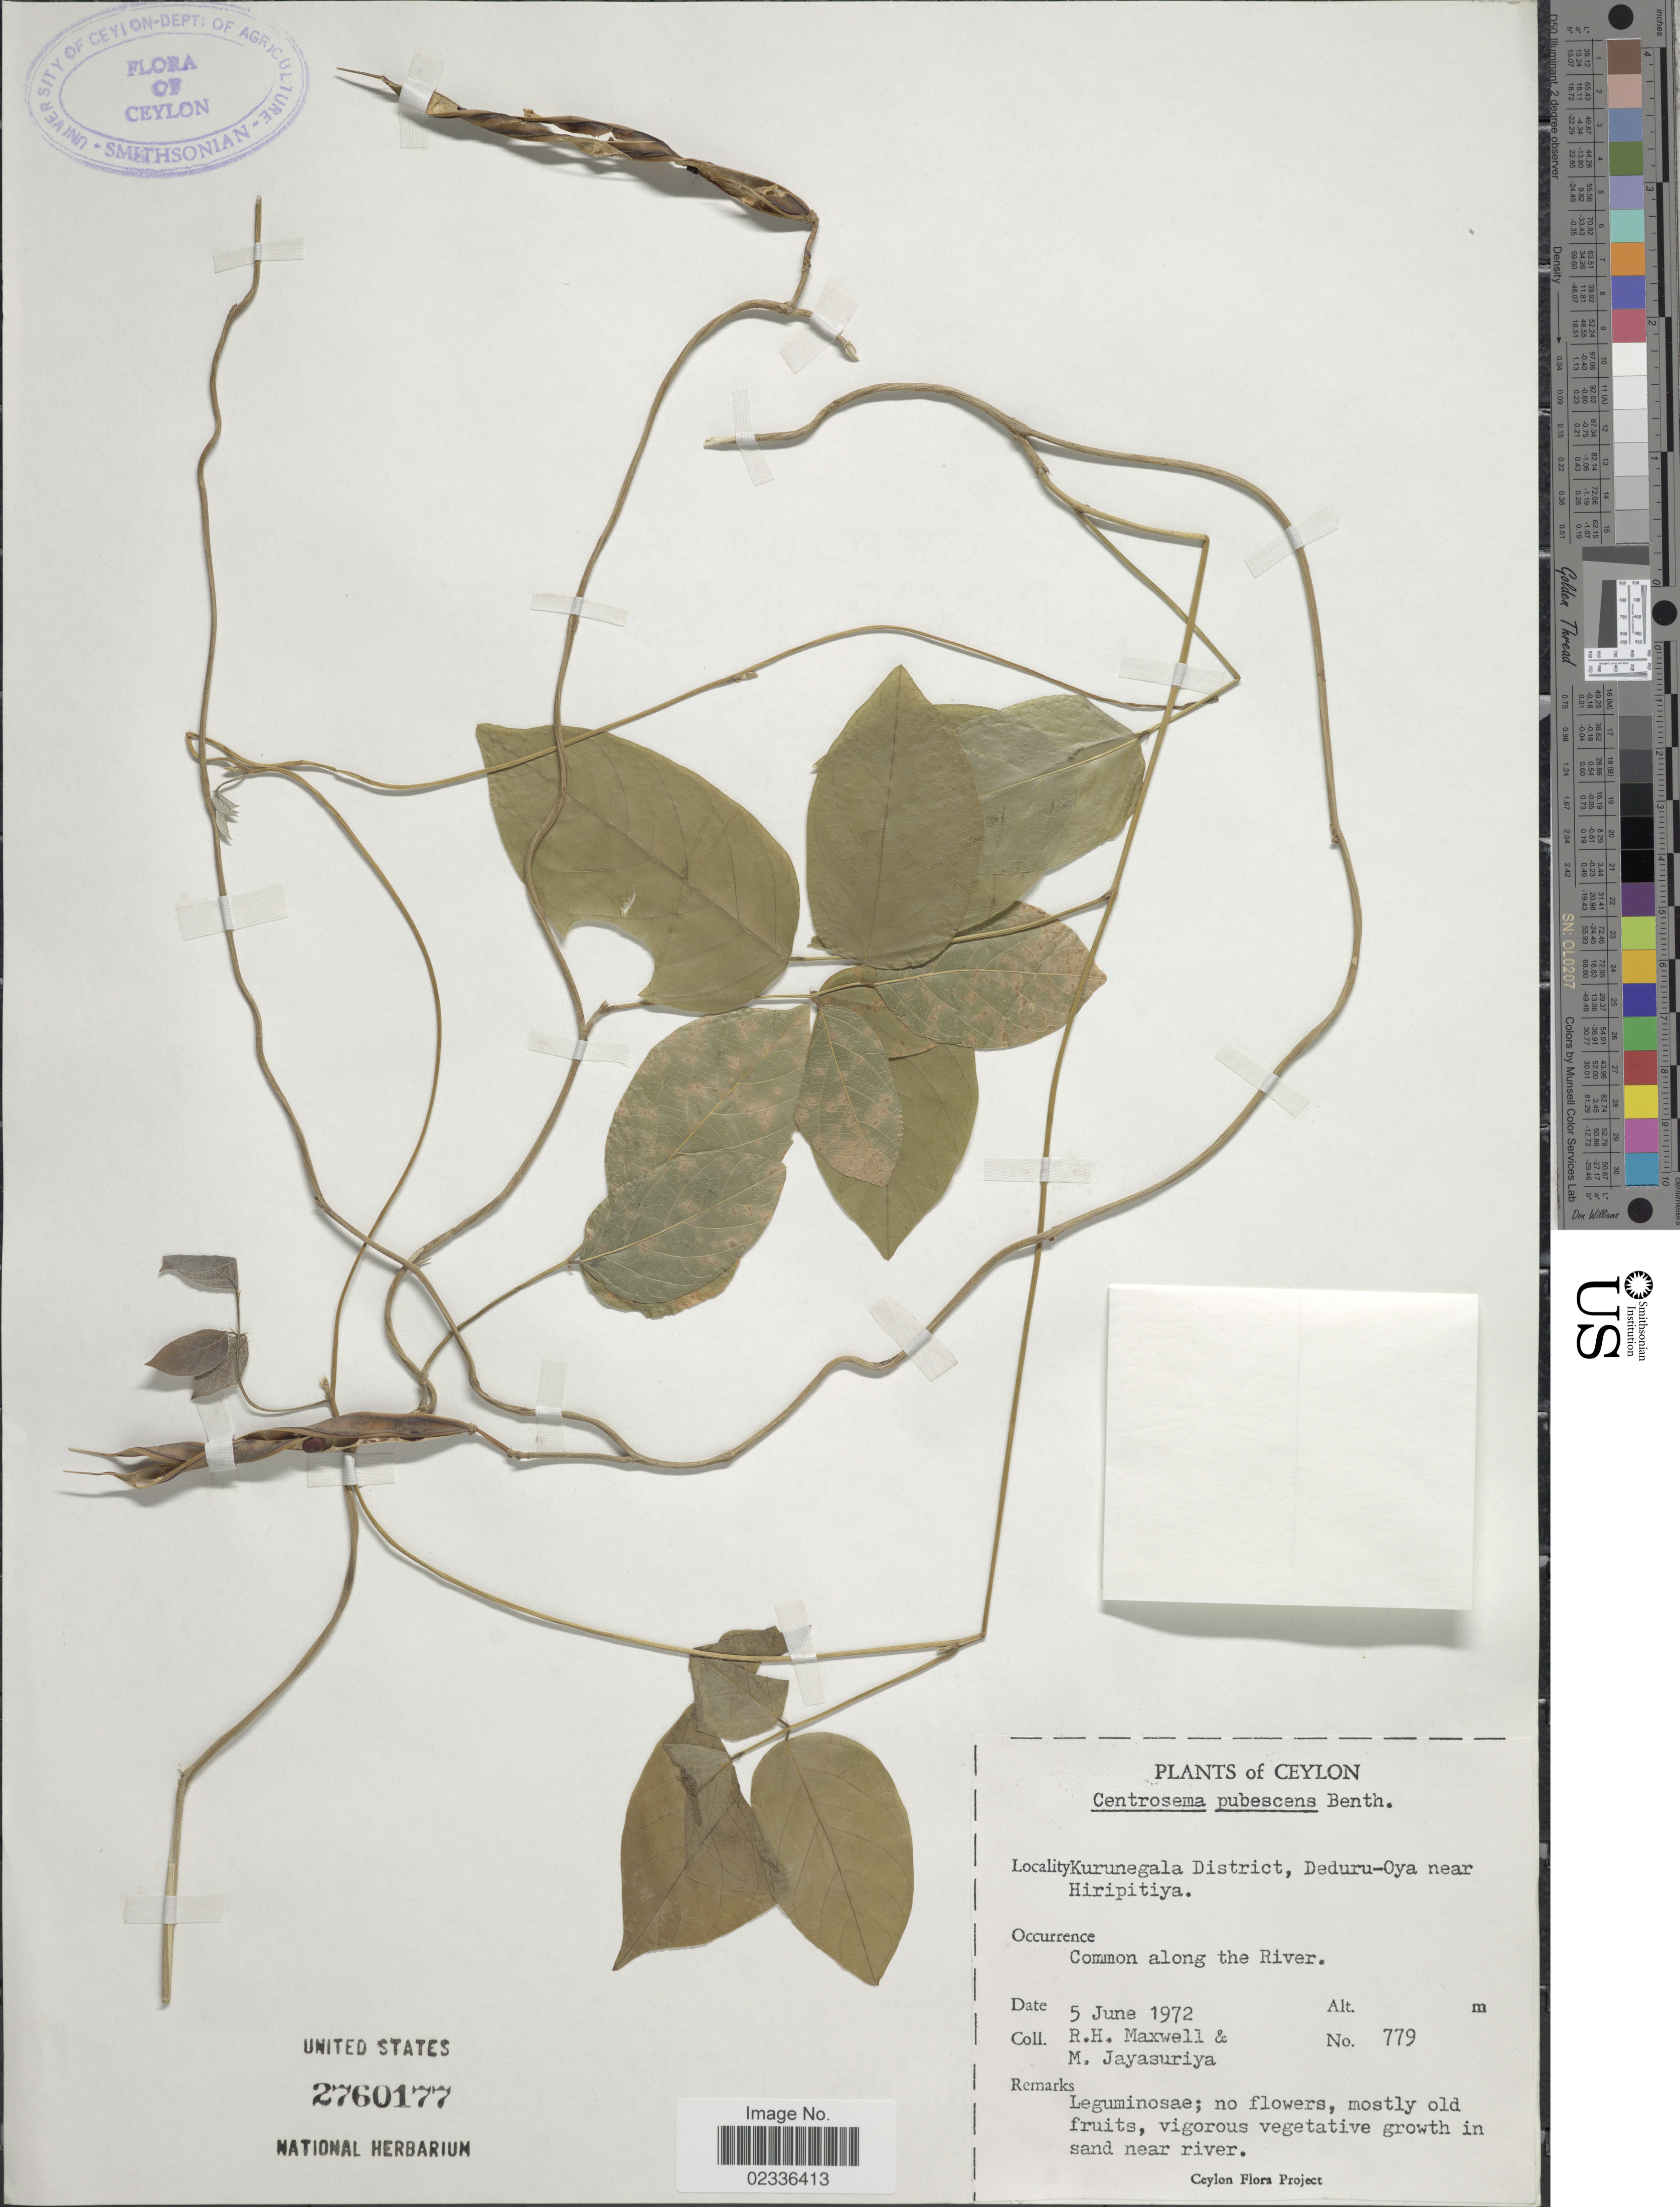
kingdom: Plantae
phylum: Tracheophyta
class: Magnoliopsida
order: Fabales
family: Fabaceae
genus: Centrosema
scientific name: Centrosema pubescens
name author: Benth.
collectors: R. Maxwell & M. Jayasuriya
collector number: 779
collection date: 1972-06-05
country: Sri Lanka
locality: Kurunegala District, Deduru-Oya near Hiripitiya, common along the river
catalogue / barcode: US 2760177